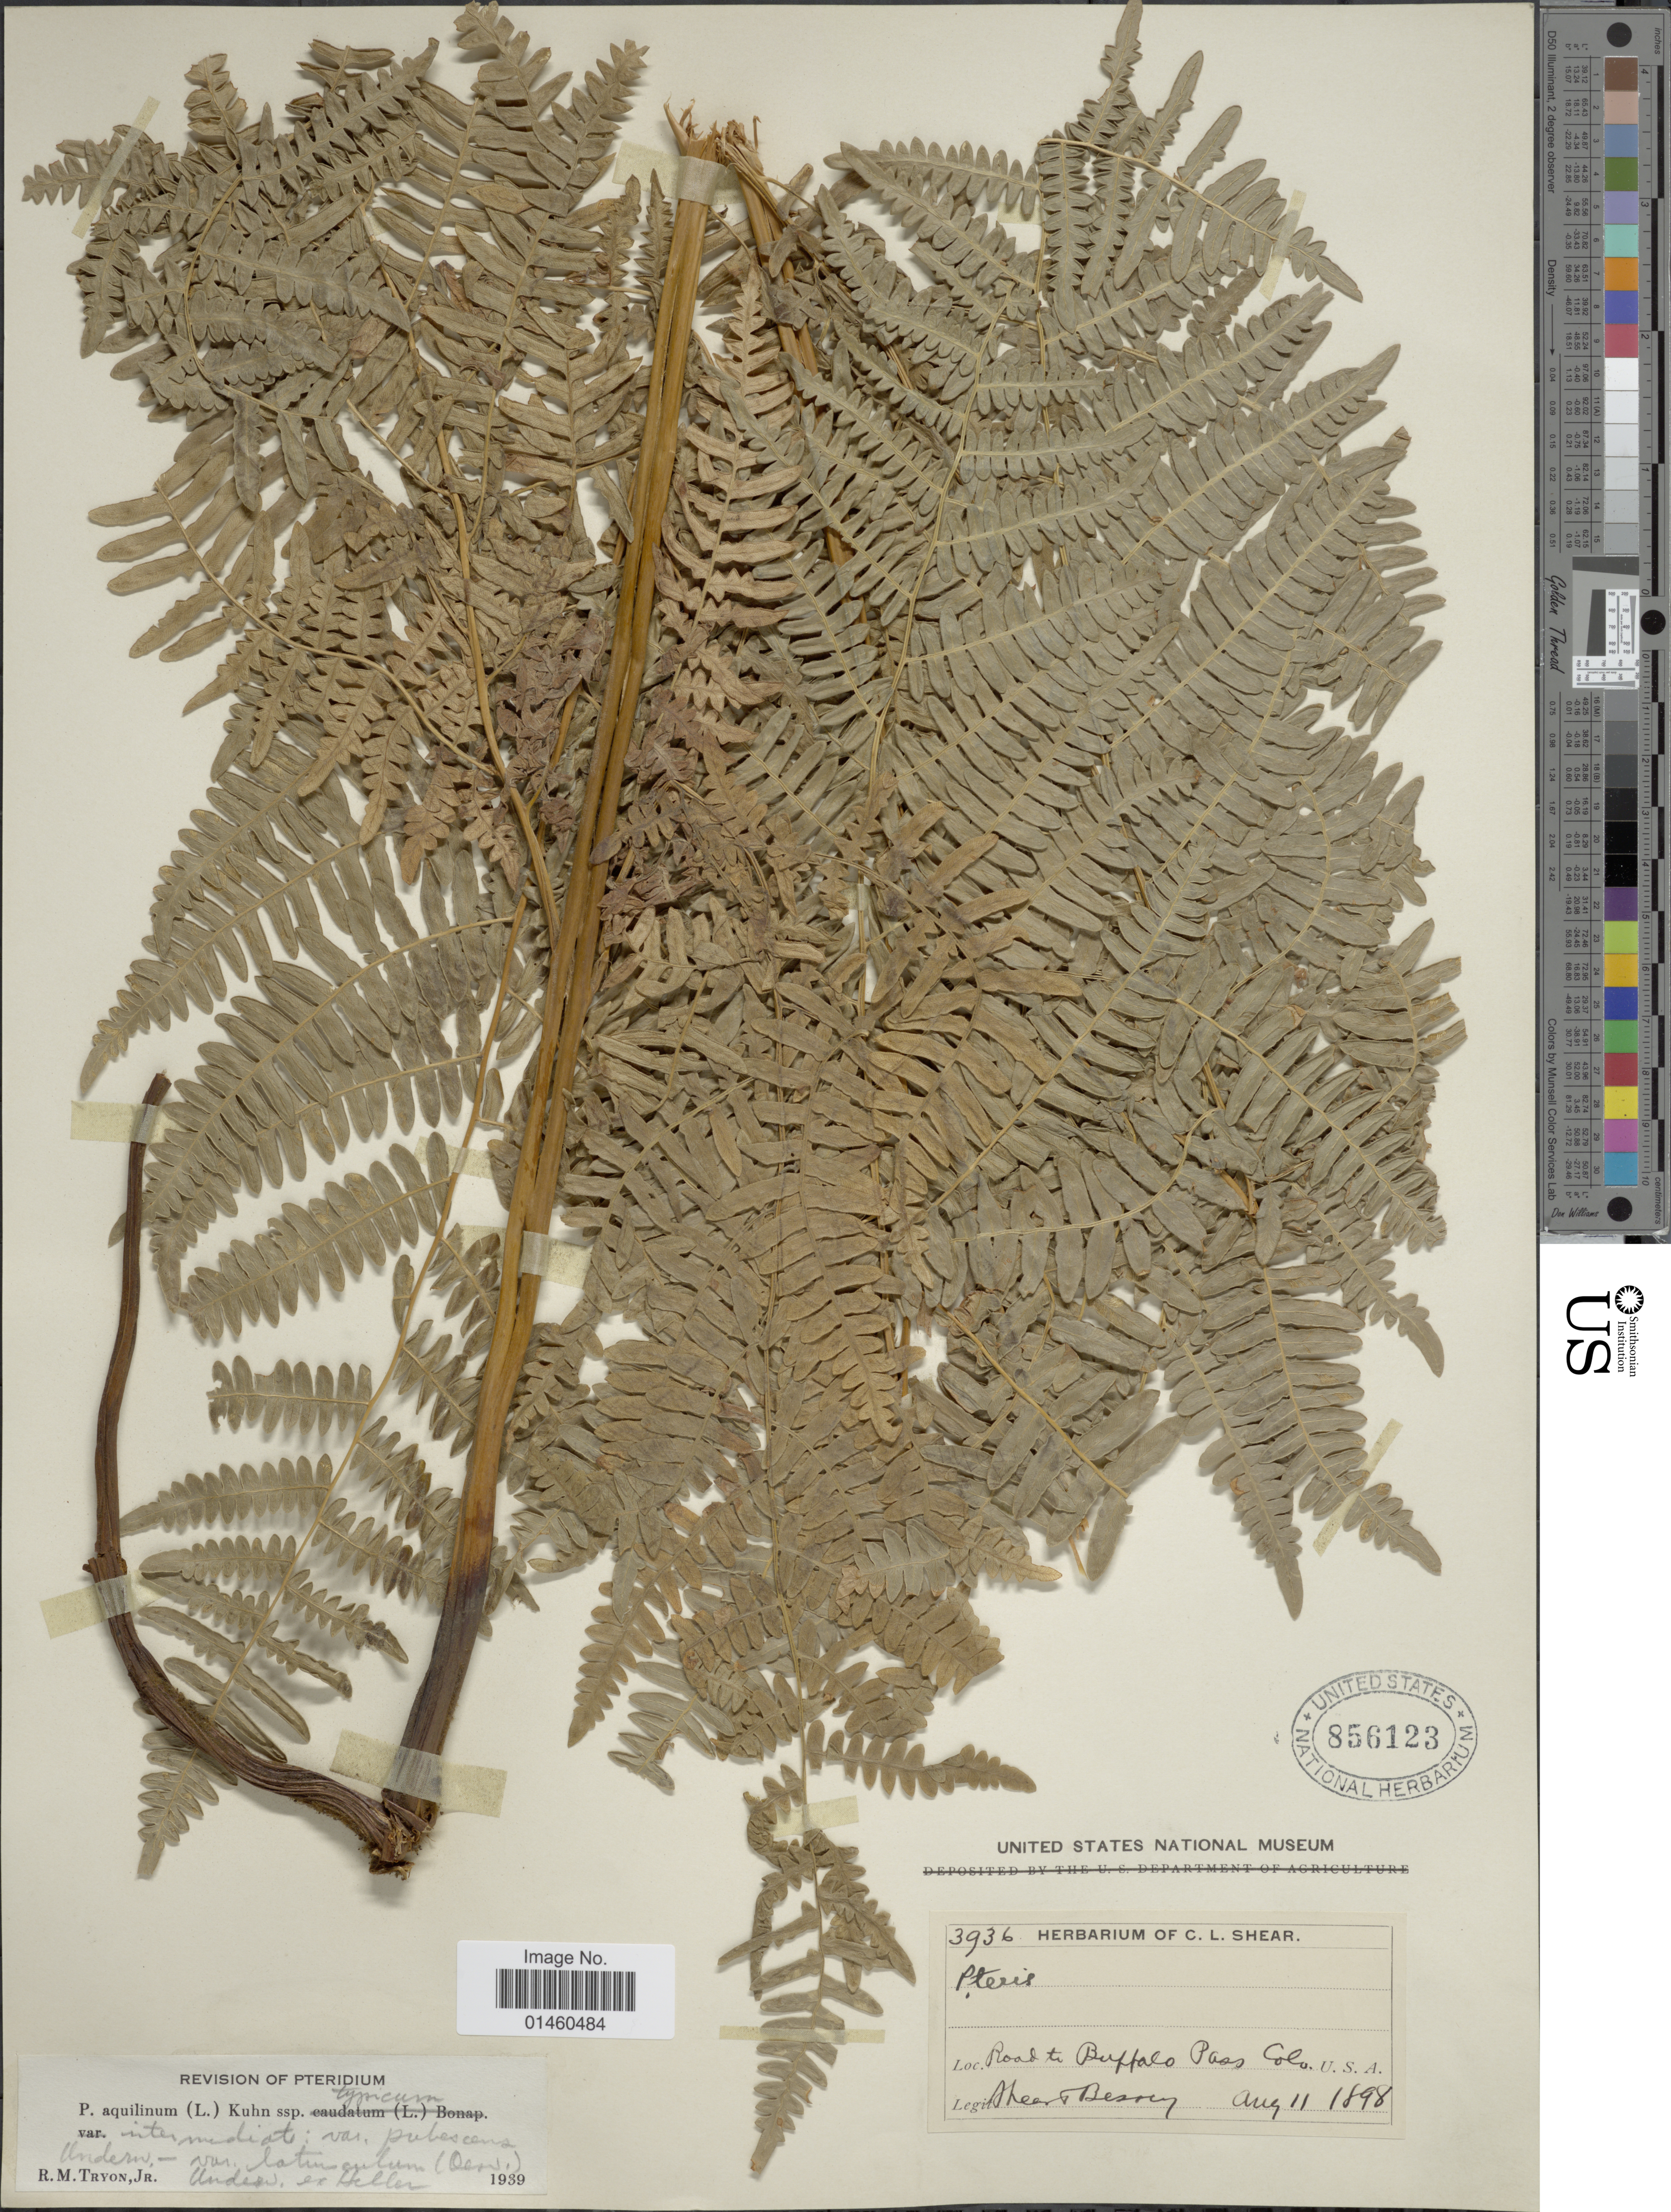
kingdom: Plantae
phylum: Tracheophyta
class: Polypodiopsida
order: Polypodiales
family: Dennstaedtiaceae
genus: Pteridium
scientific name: Pteridium pubescens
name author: (Underw.) Christenh.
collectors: S. Bessey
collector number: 3936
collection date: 1898-08-11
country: United States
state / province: Colorado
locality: Road to Buffalo Pass.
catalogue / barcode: US 856123